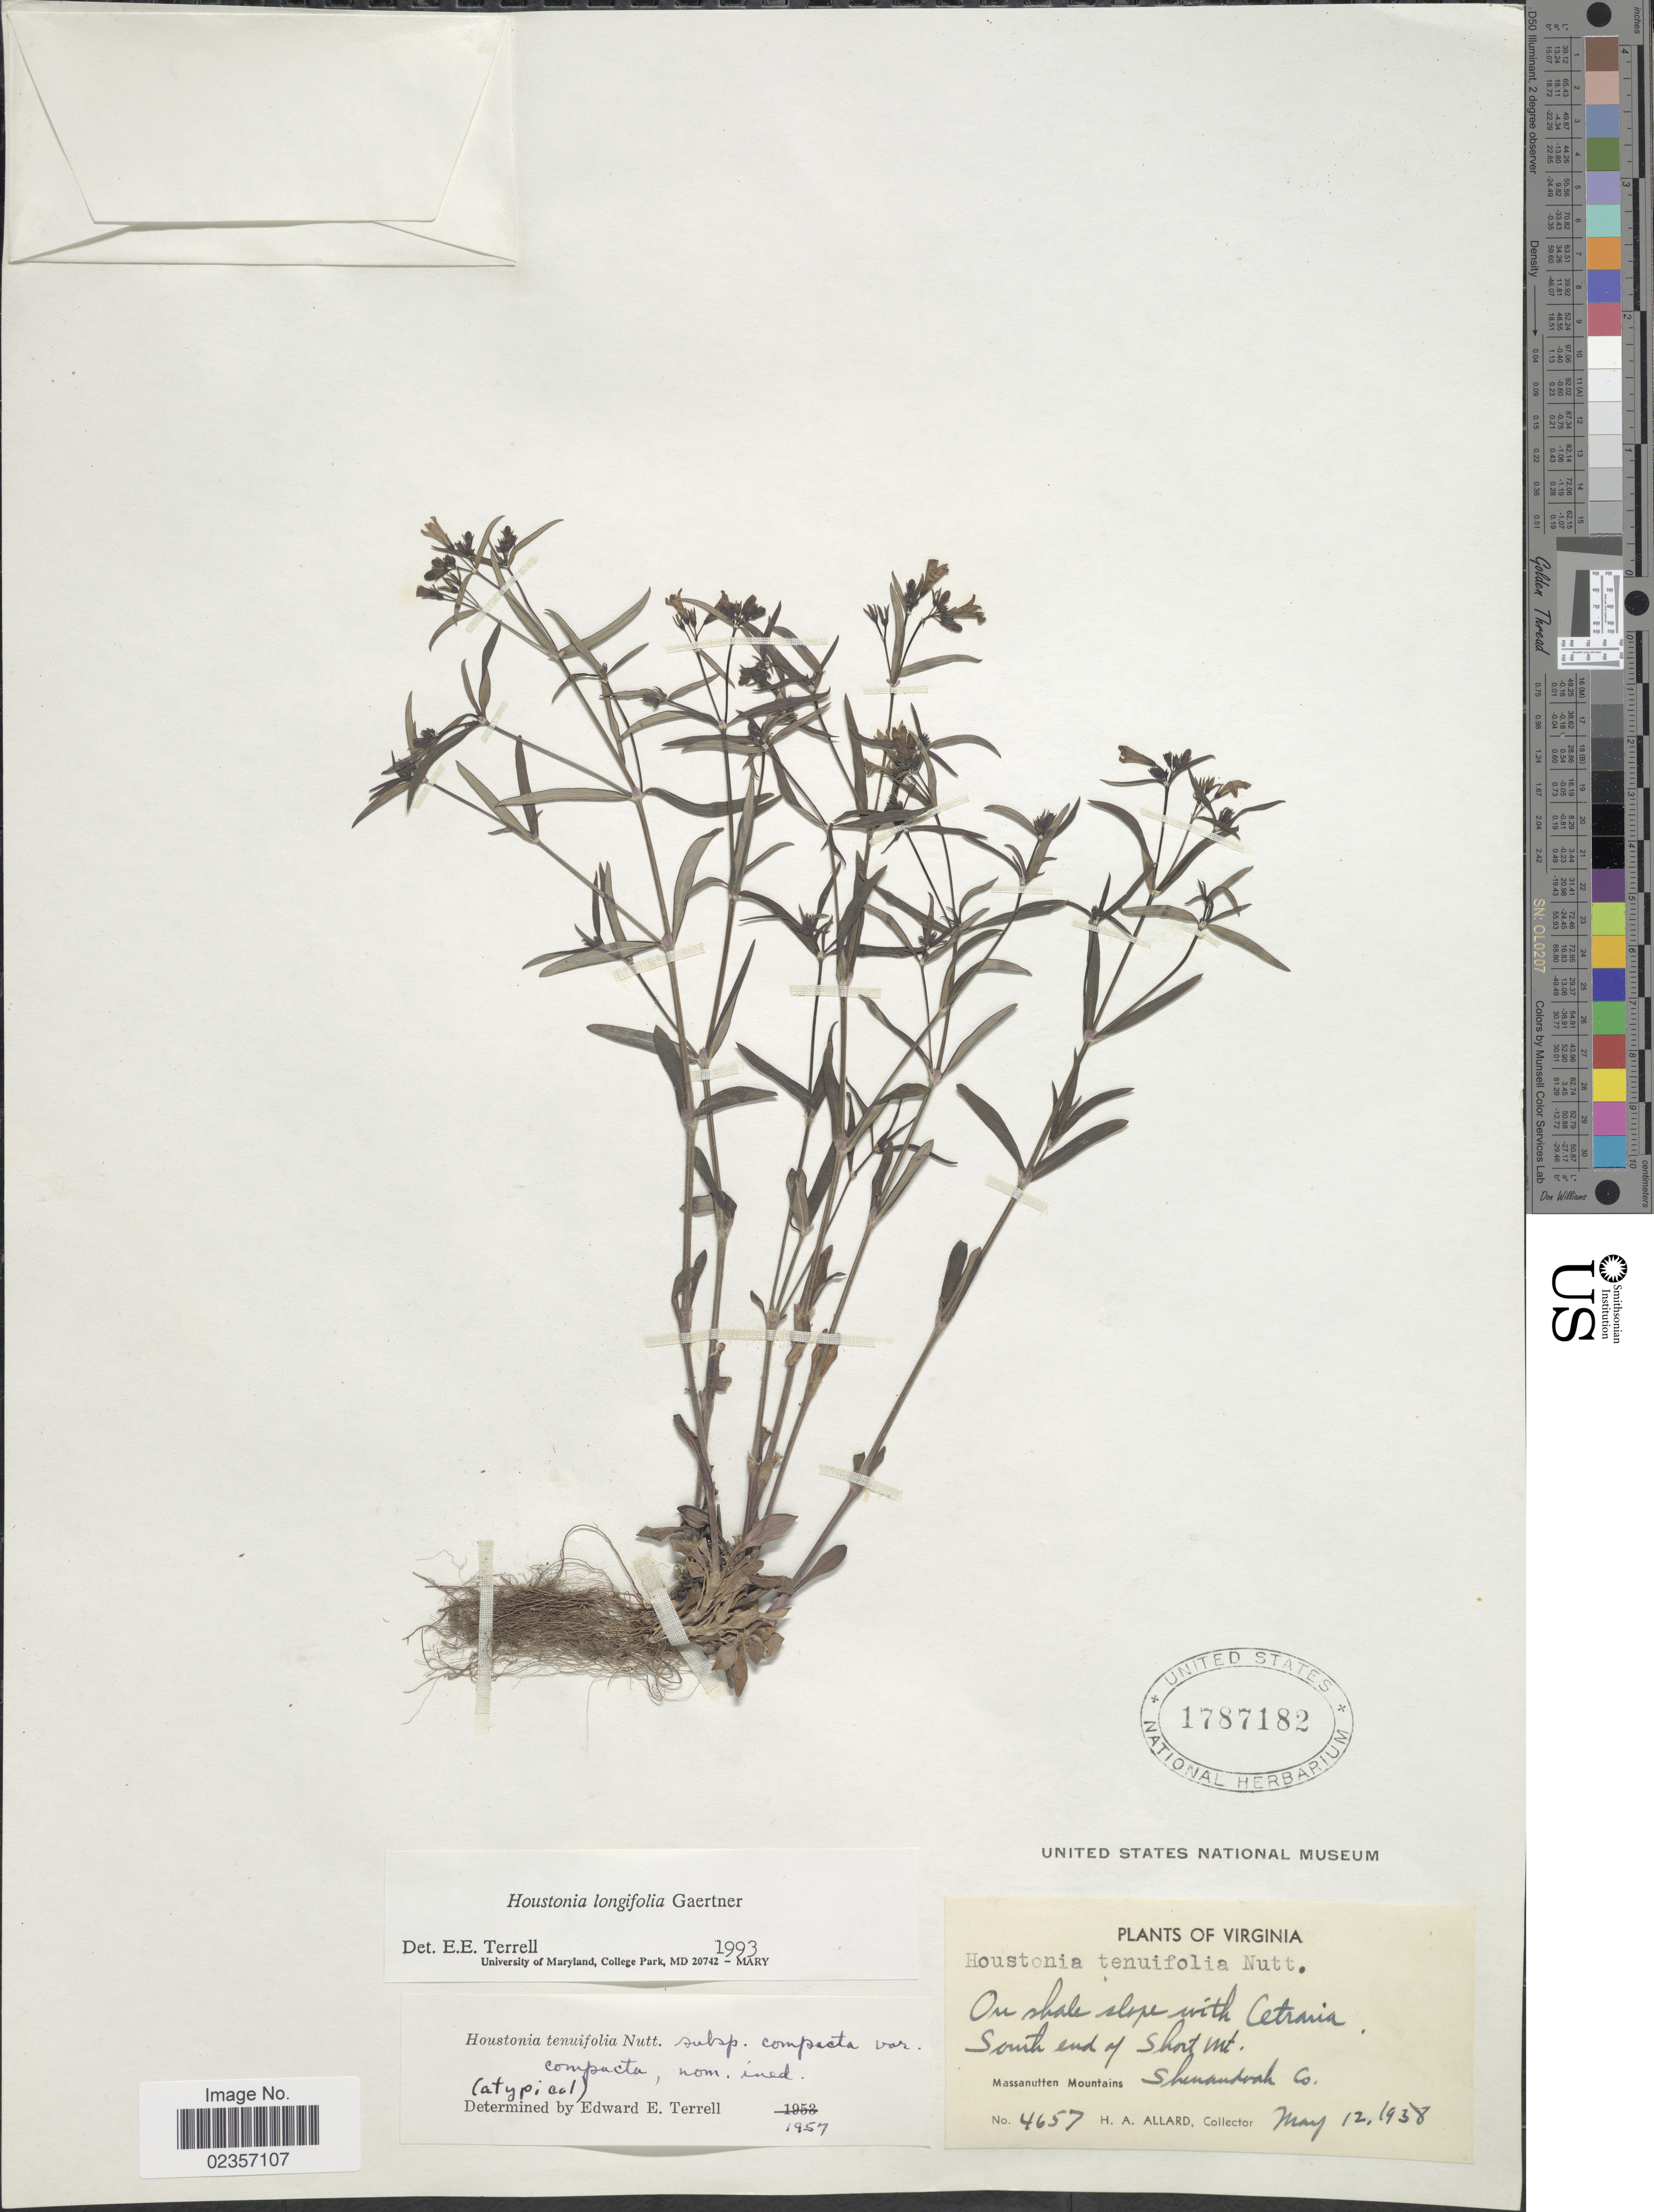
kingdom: Plantae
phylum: Tracheophyta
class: Magnoliopsida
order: Gentianales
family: Rubiaceae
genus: Houstonia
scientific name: Houstonia longifolia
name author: Gaertn.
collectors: H. A. Allard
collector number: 4657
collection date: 1938-05-12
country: United States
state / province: Virginia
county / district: Shenandoah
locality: On shale slope with Cetraria, South end of Short Mt, Massanutten Mountains Shenandoah Co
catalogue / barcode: US 1787182